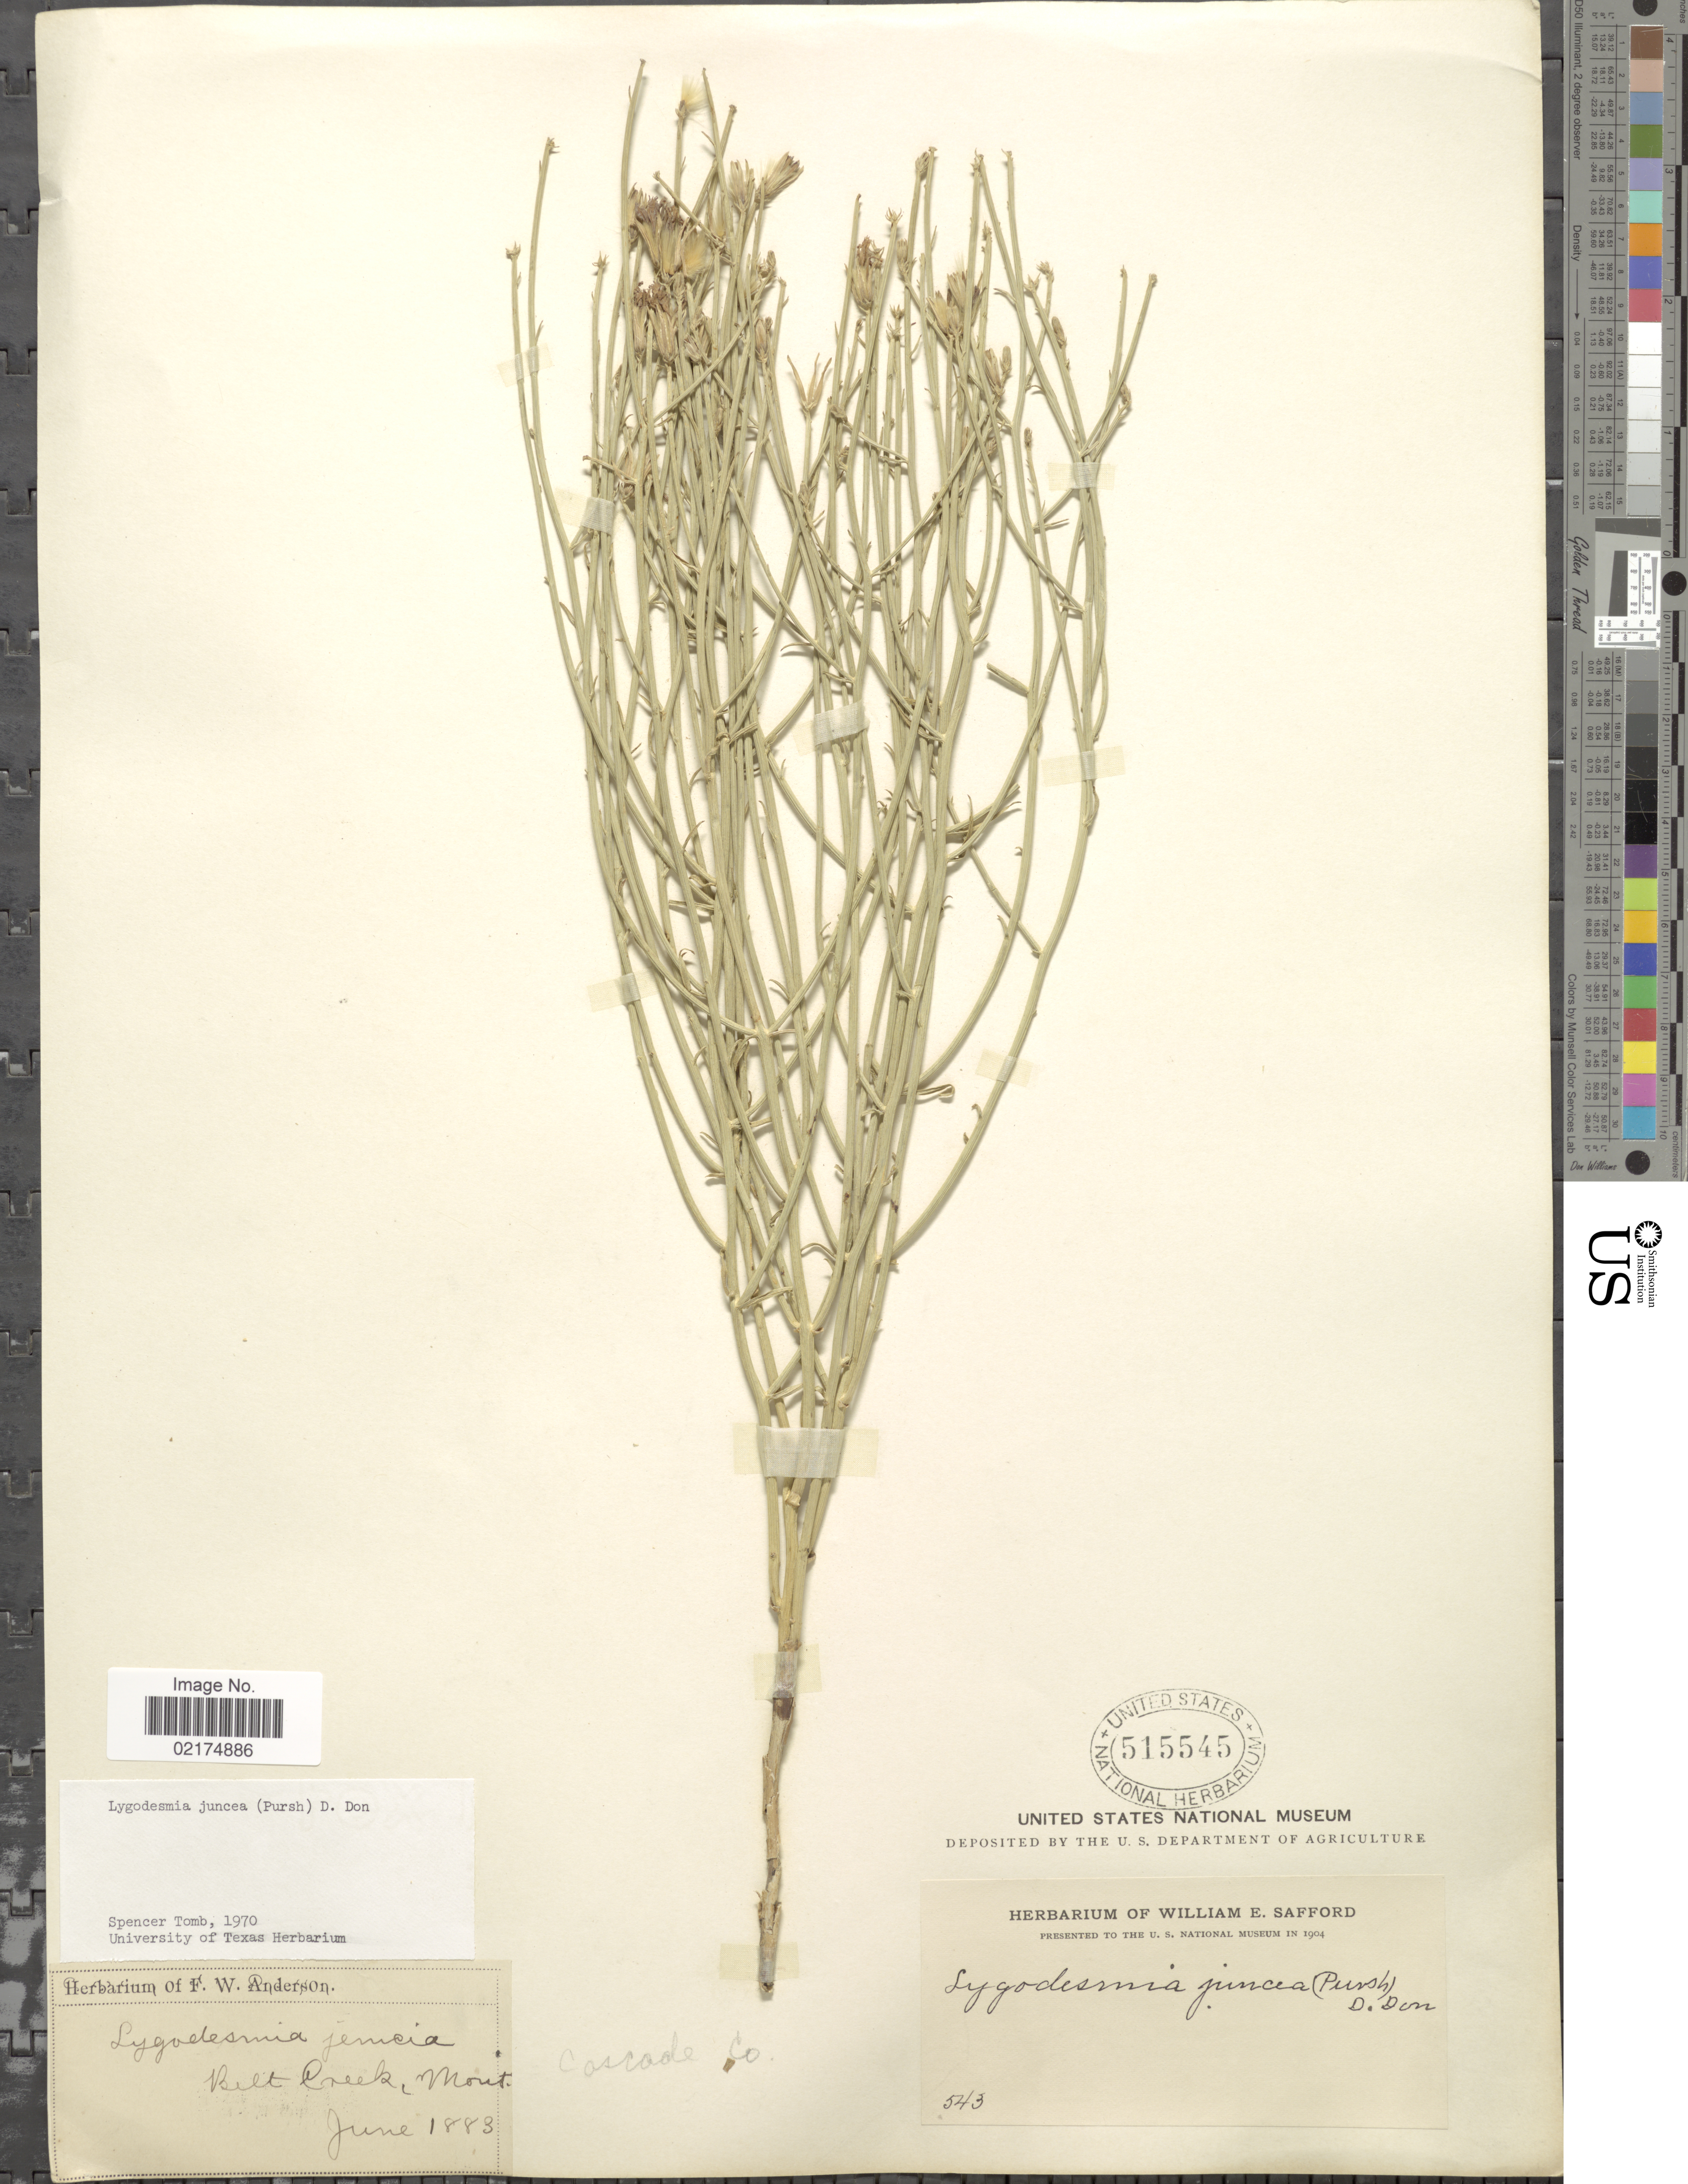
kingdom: Plantae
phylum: Tracheophyta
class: Magnoliopsida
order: Asterales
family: Asteraceae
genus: Lygodesmia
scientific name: Lygodesmia juncea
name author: D. Don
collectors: ex herb. W. E. Safford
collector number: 543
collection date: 1883-06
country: United States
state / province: Montana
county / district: Cascade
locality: Belt Creek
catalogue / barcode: US 515545